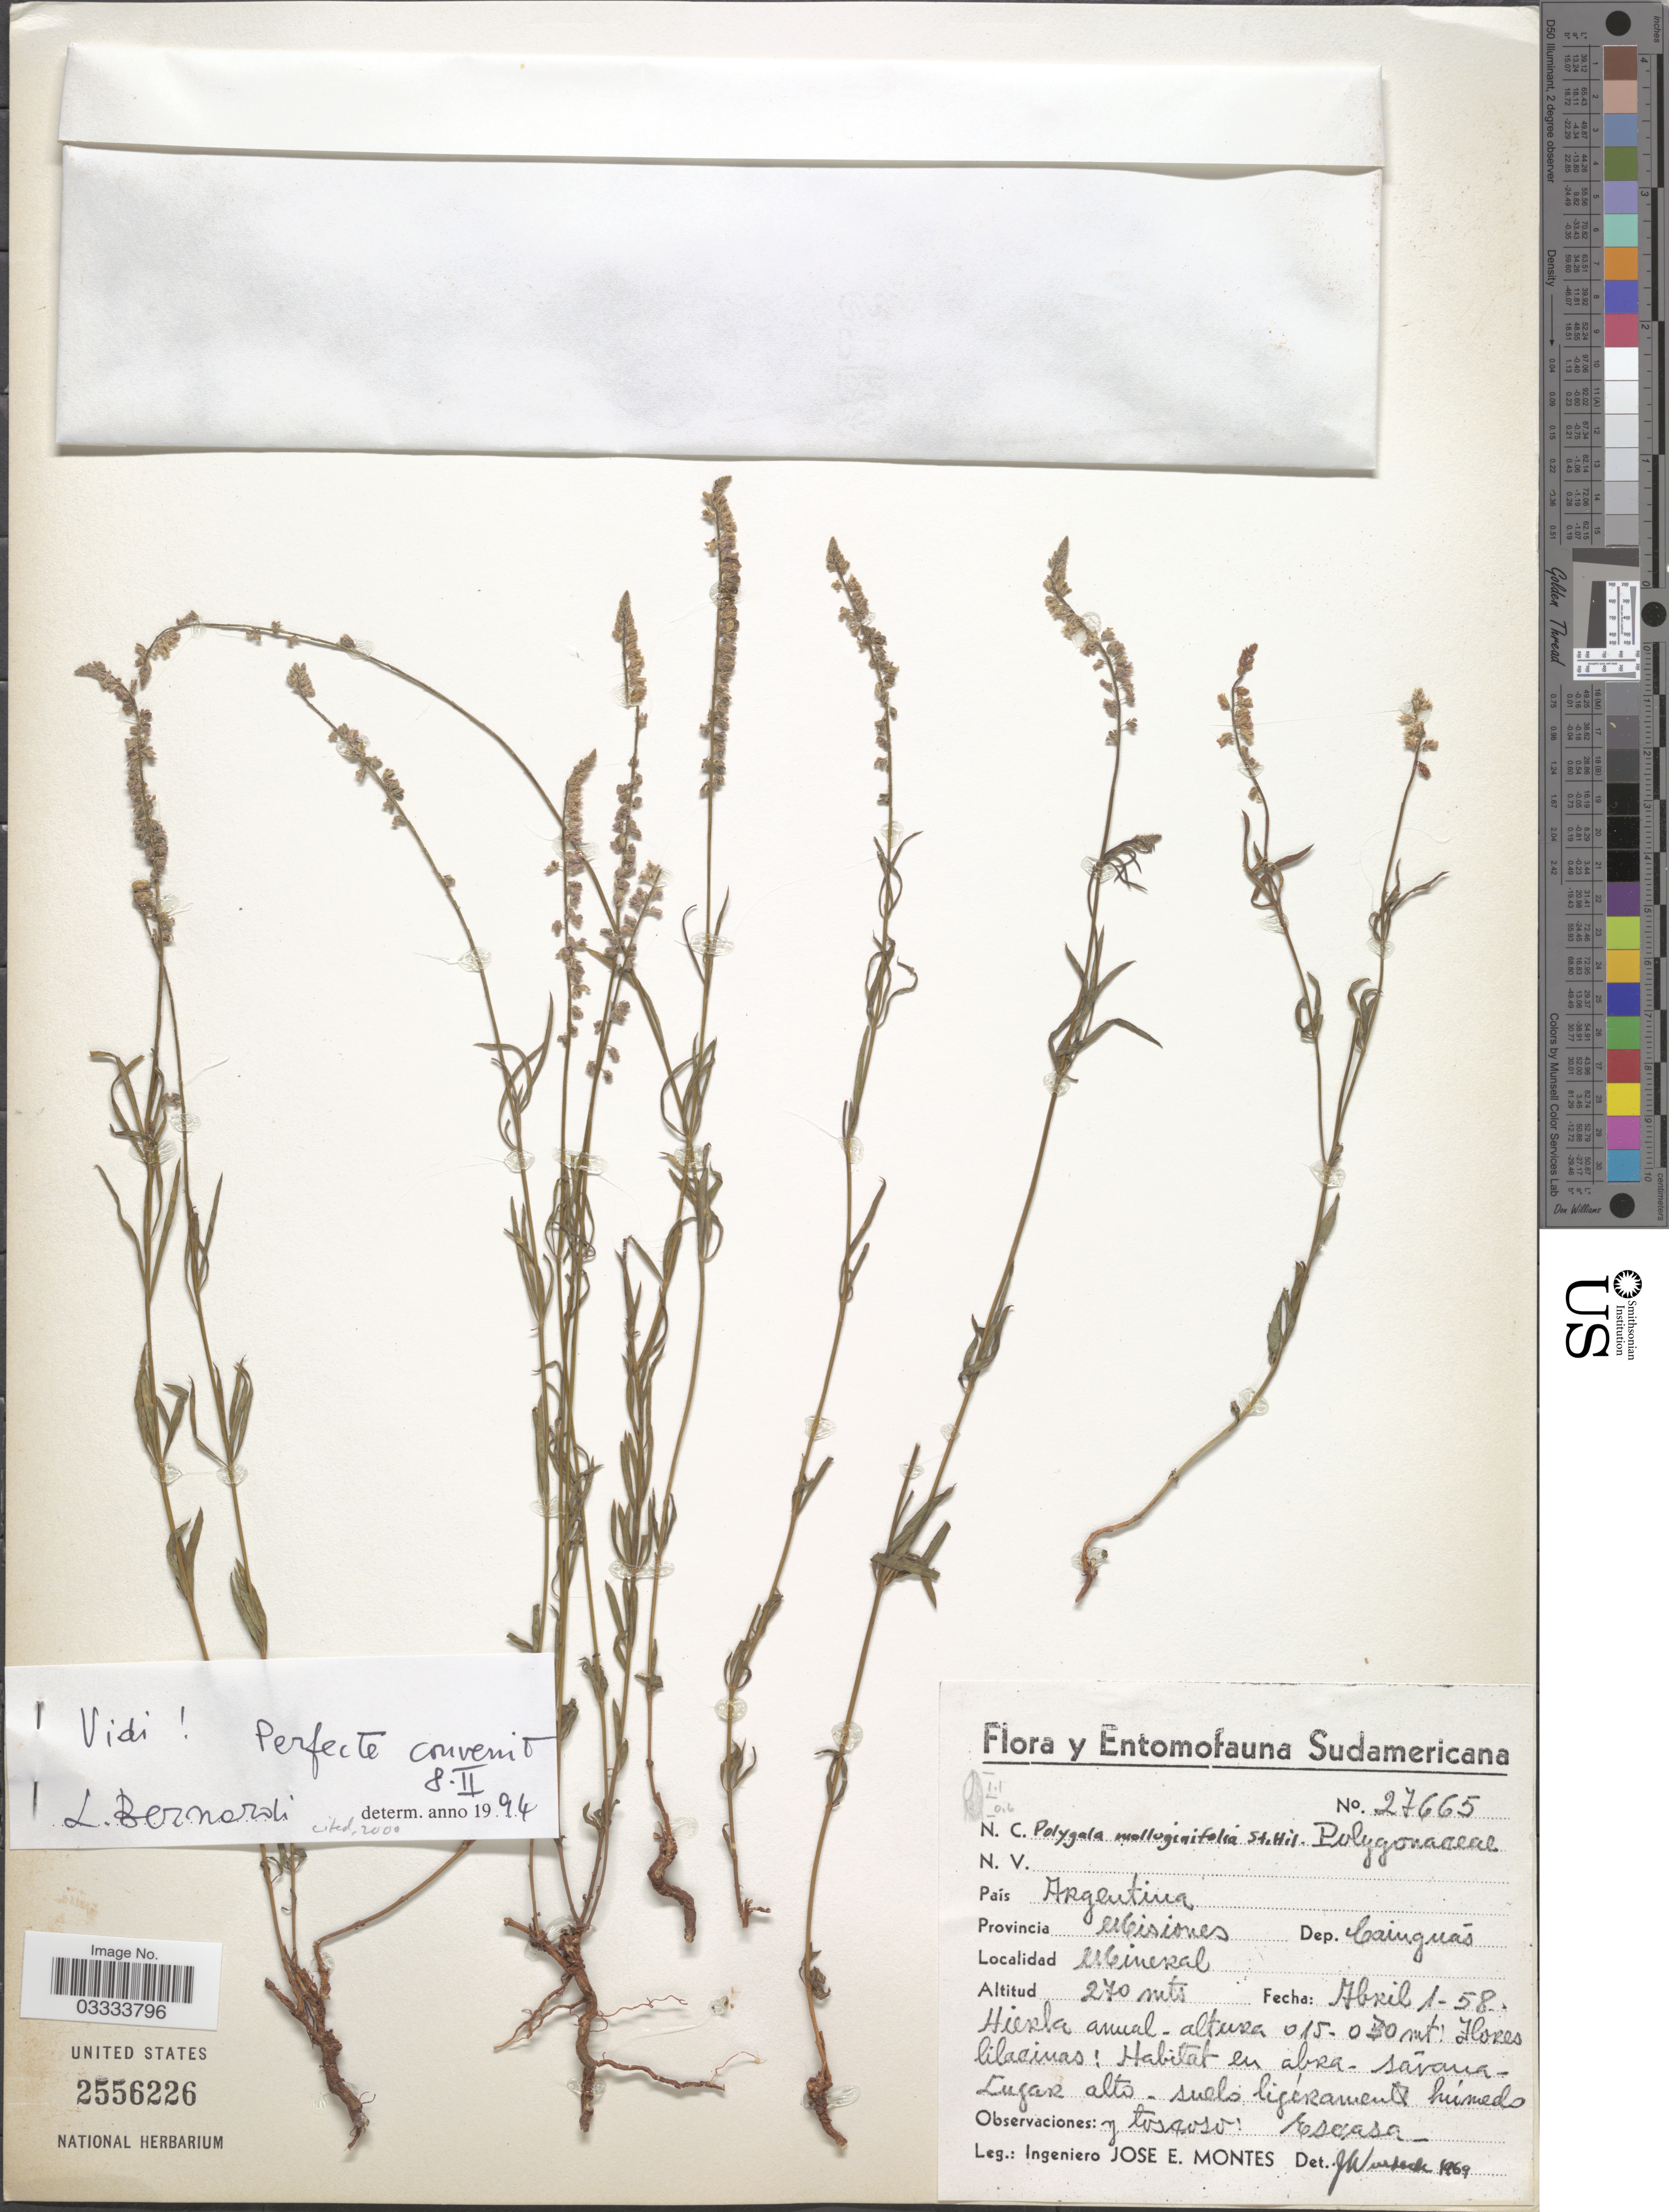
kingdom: Plantae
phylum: Tracheophyta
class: Magnoliopsida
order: Fabales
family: Polygalaceae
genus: Polygala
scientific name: Polygala molluginifolia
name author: A. St.-Hil. & Moq.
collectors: J. E. Montes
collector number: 27665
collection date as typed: Transcribed d/m/y: 1/4/58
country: Argentina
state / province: Misiones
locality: Dep. Cainguás. Mineral.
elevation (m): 270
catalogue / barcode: US 2556226